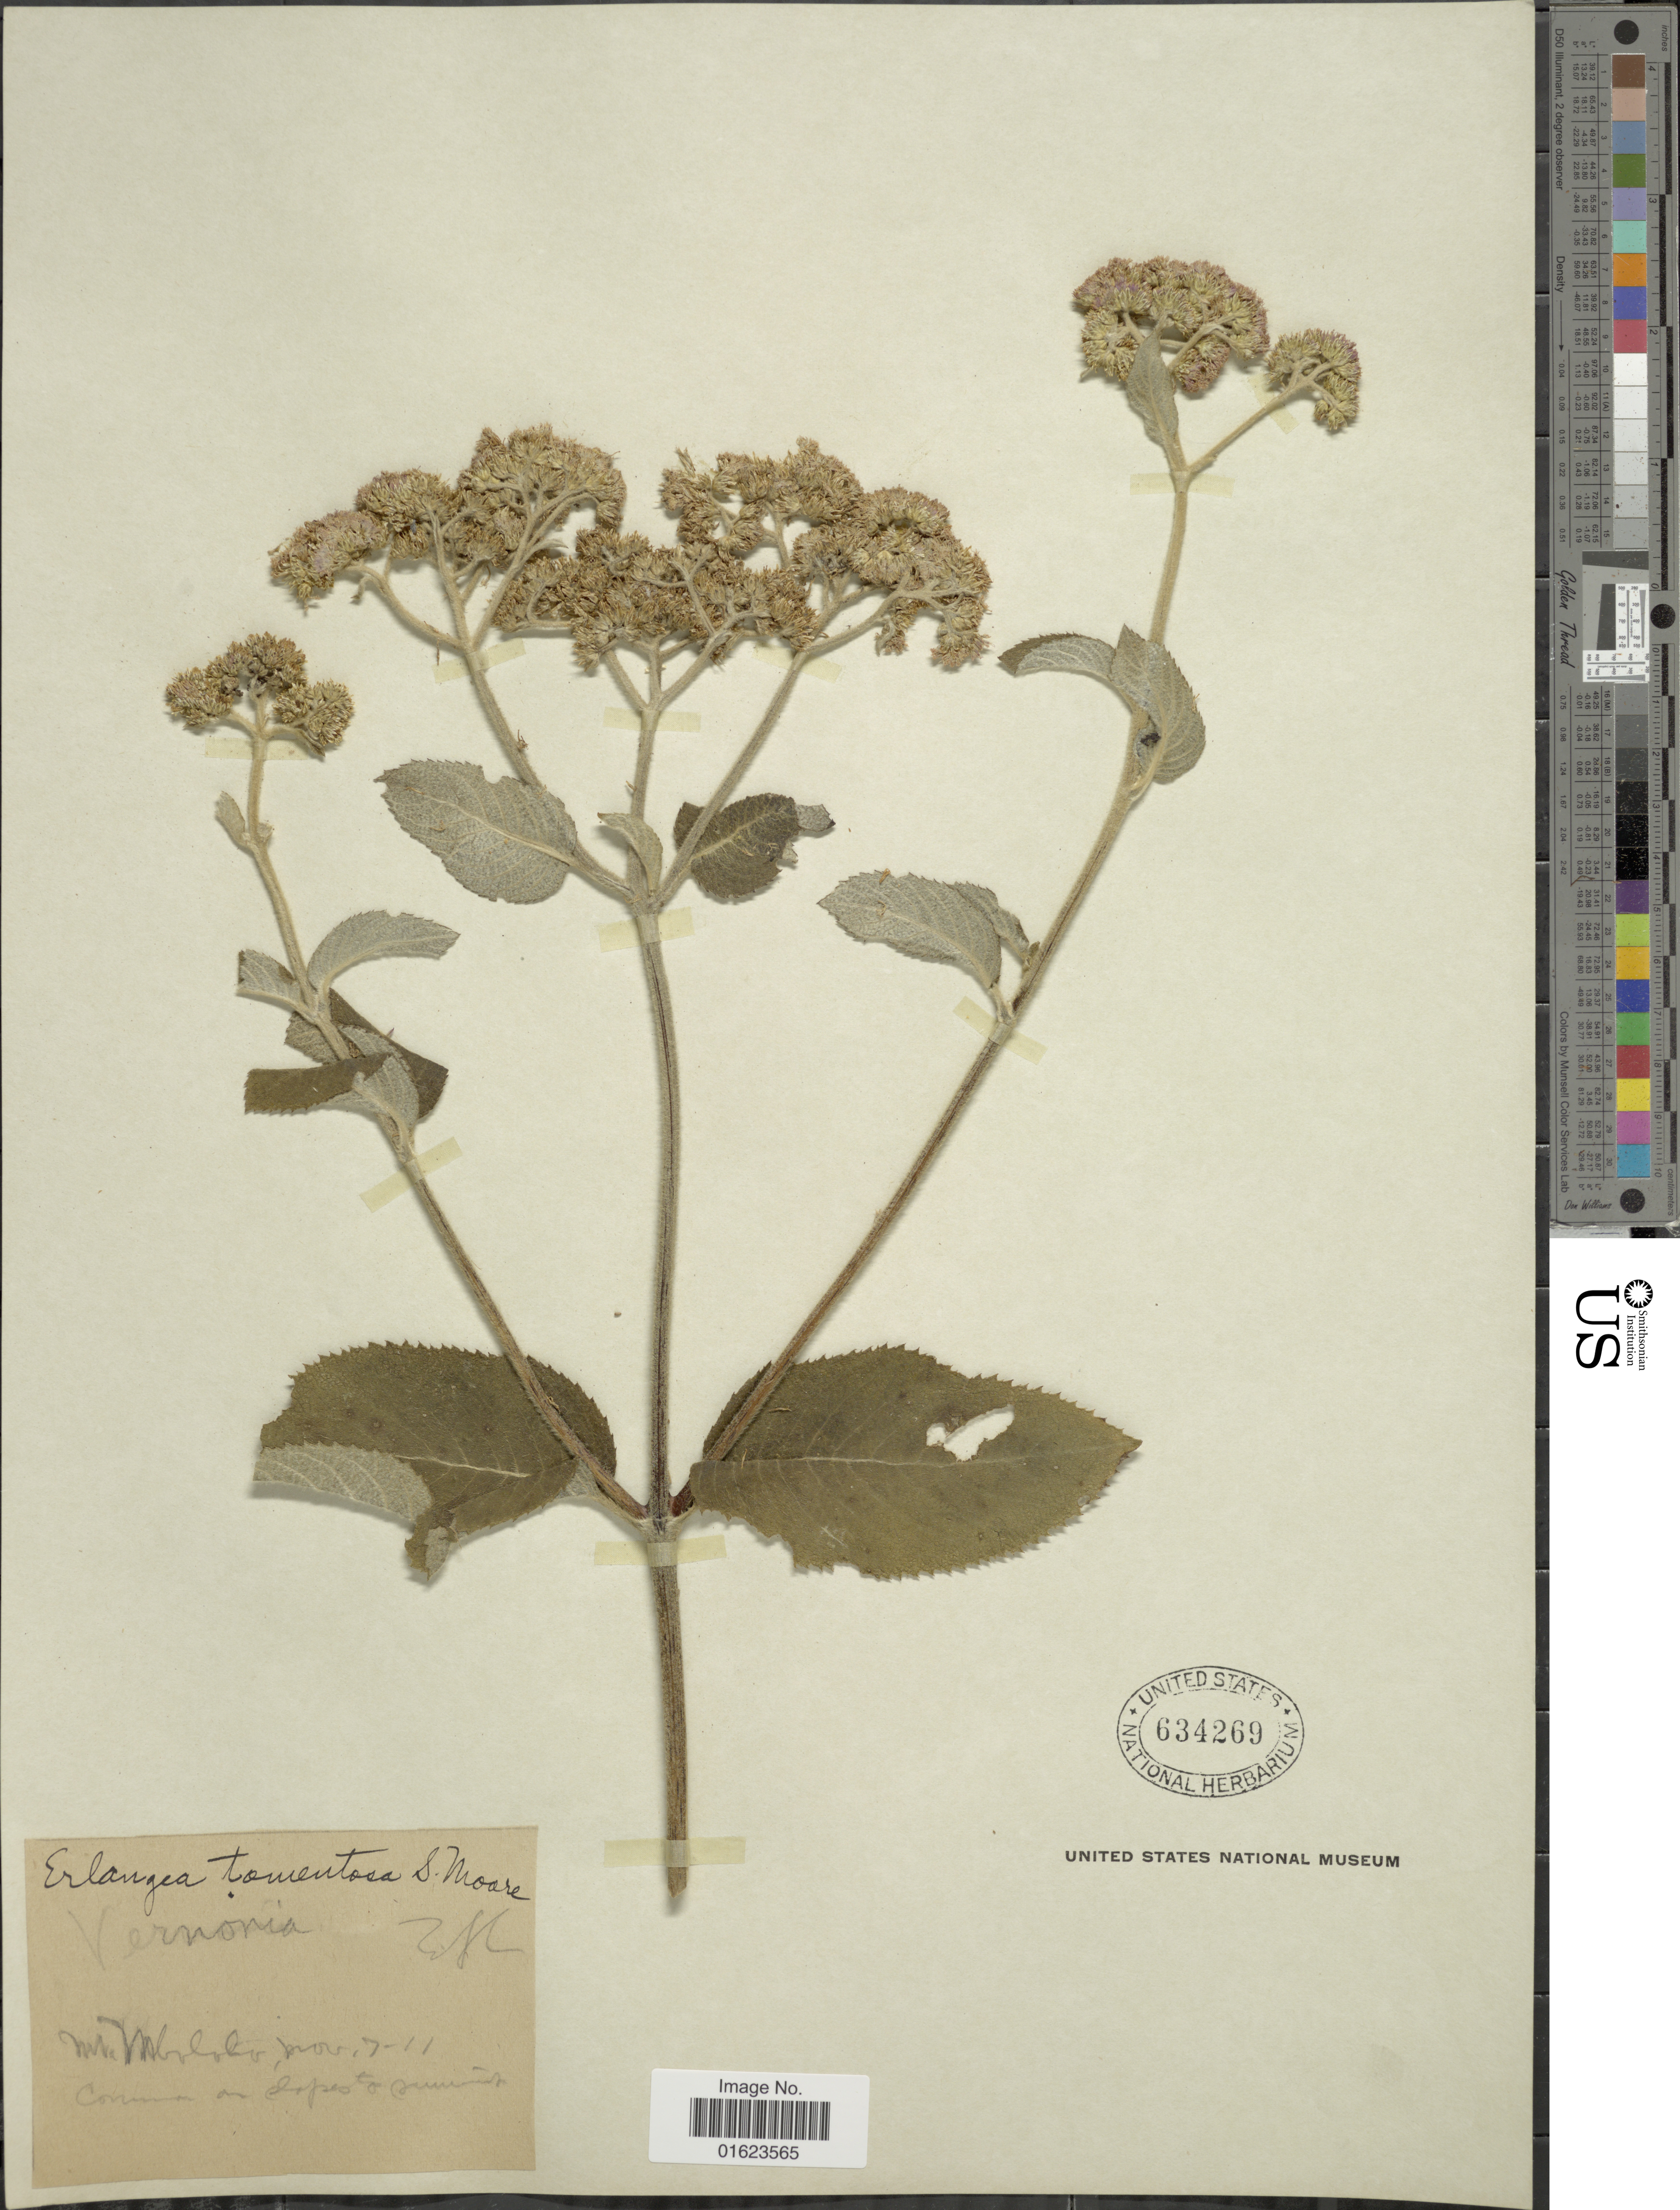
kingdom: Plantae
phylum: Tracheophyta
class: Magnoliopsida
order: Asterales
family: Asteraceae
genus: Bothriocline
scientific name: Bothriocline longipes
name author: (Oliv. & Hiern) N.E. Br.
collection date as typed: Transcribed d/m/y: /7/11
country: Kenya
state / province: Taita Taveta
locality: Mt. Mbololo prov. [illegible text].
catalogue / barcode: US 634269